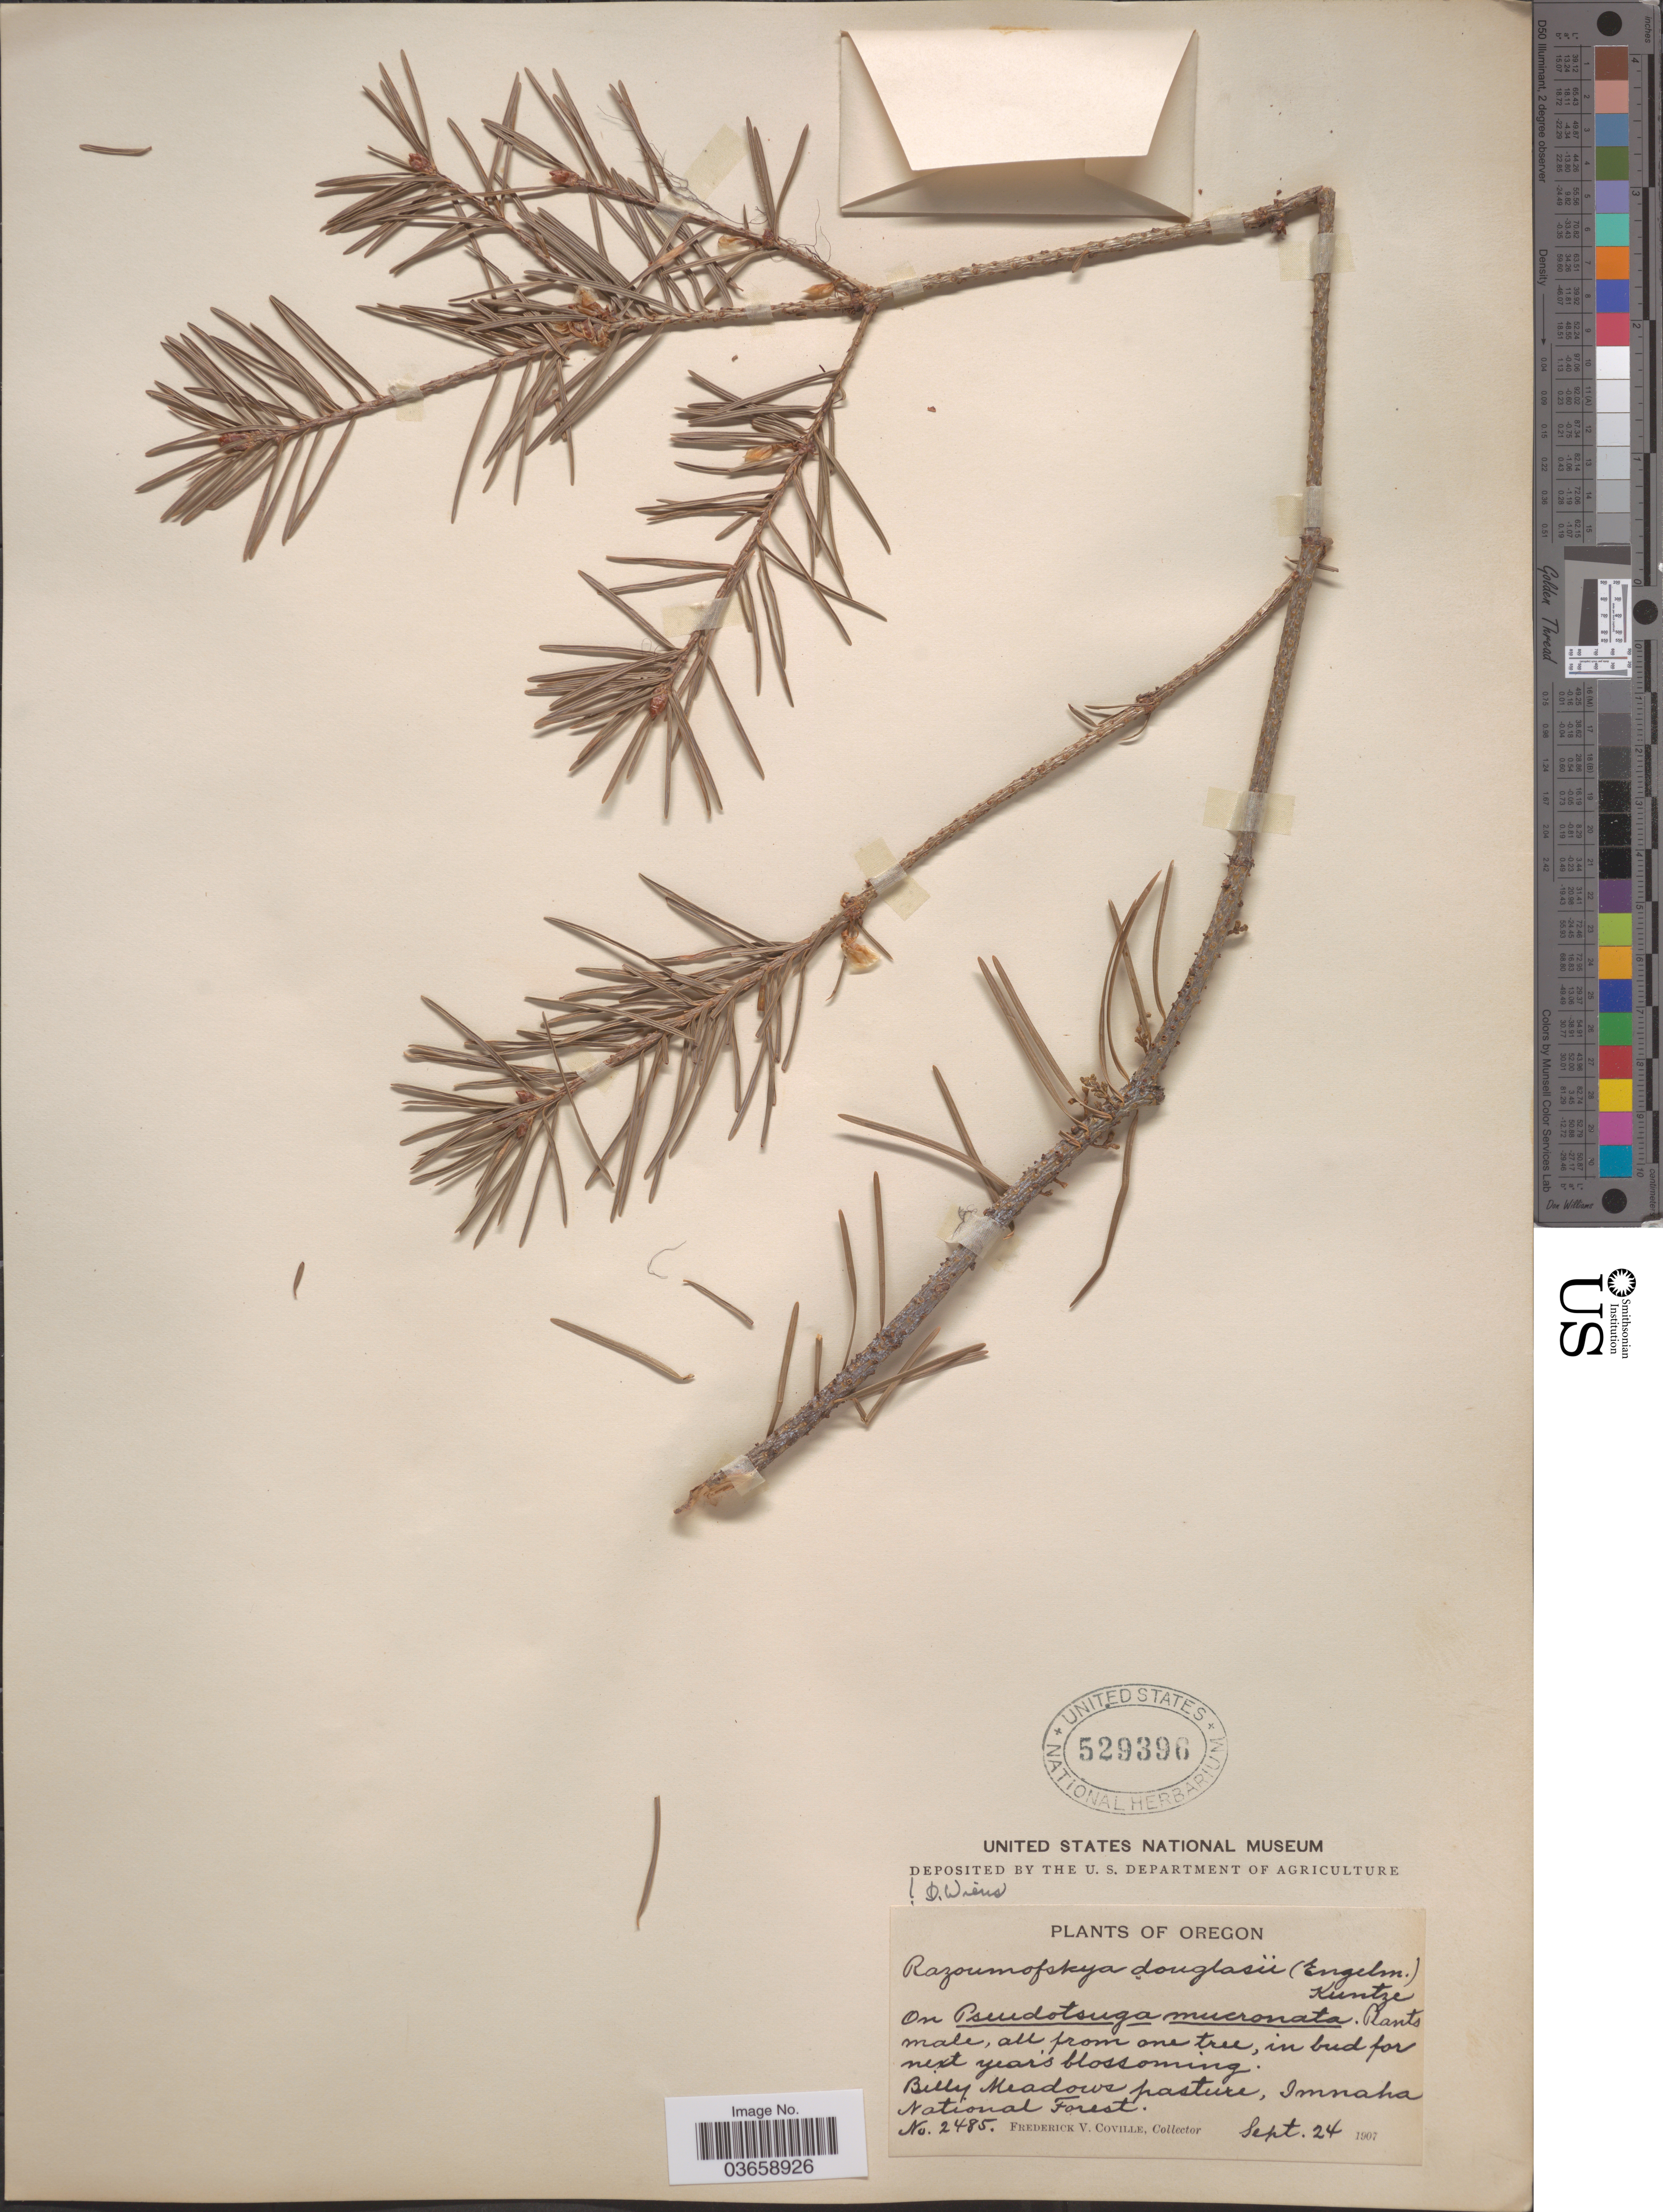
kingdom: Plantae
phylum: Tracheophyta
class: Magnoliopsida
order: Santalales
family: Viscaceae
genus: Arceuthobium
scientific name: Arceuthobium douglasii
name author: Engelm. in G.M. Wheeler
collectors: F. V. Coville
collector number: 2485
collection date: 1907-09-24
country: United States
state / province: Oregon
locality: Billy Meadows pasture, Imnaha National Forest.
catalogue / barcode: US 529396